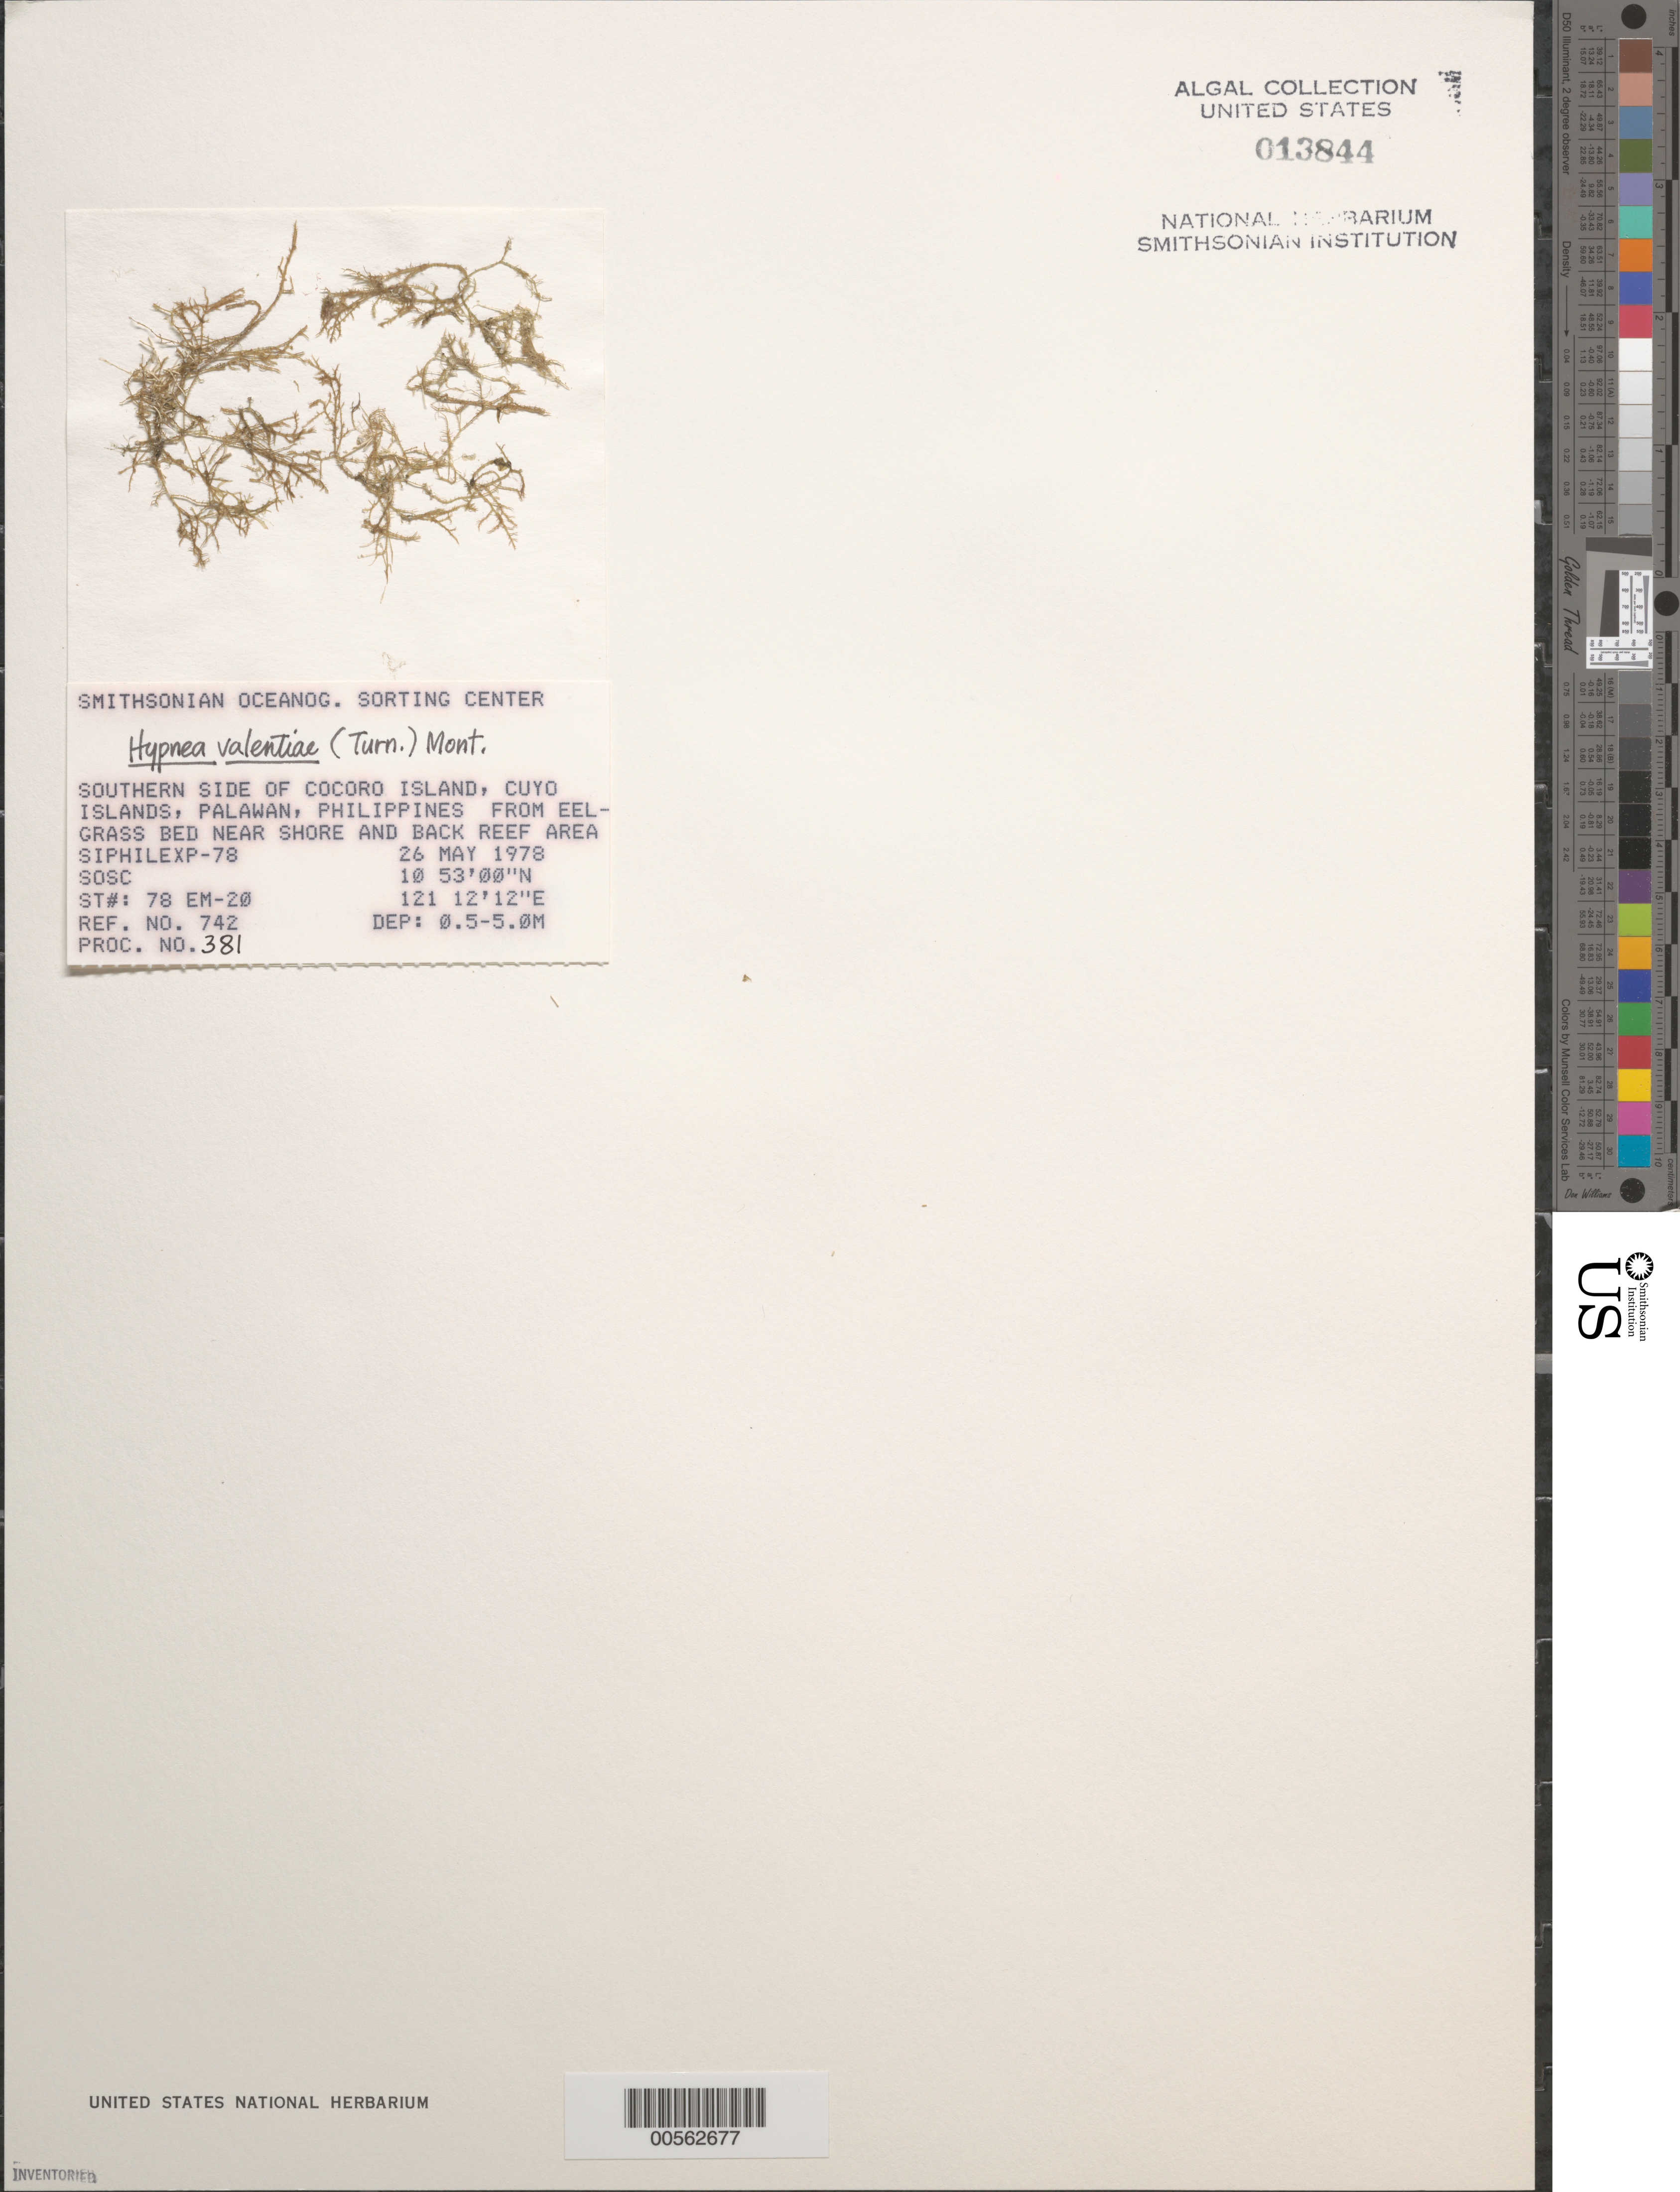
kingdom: Plantae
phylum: Rhodophyta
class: Florideophyceae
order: Gigartinales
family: Cystocloniaceae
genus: Hypnea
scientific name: Hypnea valentiae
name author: (Turner) Mont.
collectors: SOSC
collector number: Station 78 EM-20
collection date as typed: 26 May 1978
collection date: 1978-05-26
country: Philippines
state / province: Mimaropa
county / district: Palawan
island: Cocoro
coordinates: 10 53' 00" N, 121 12' 12" E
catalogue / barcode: US 13844